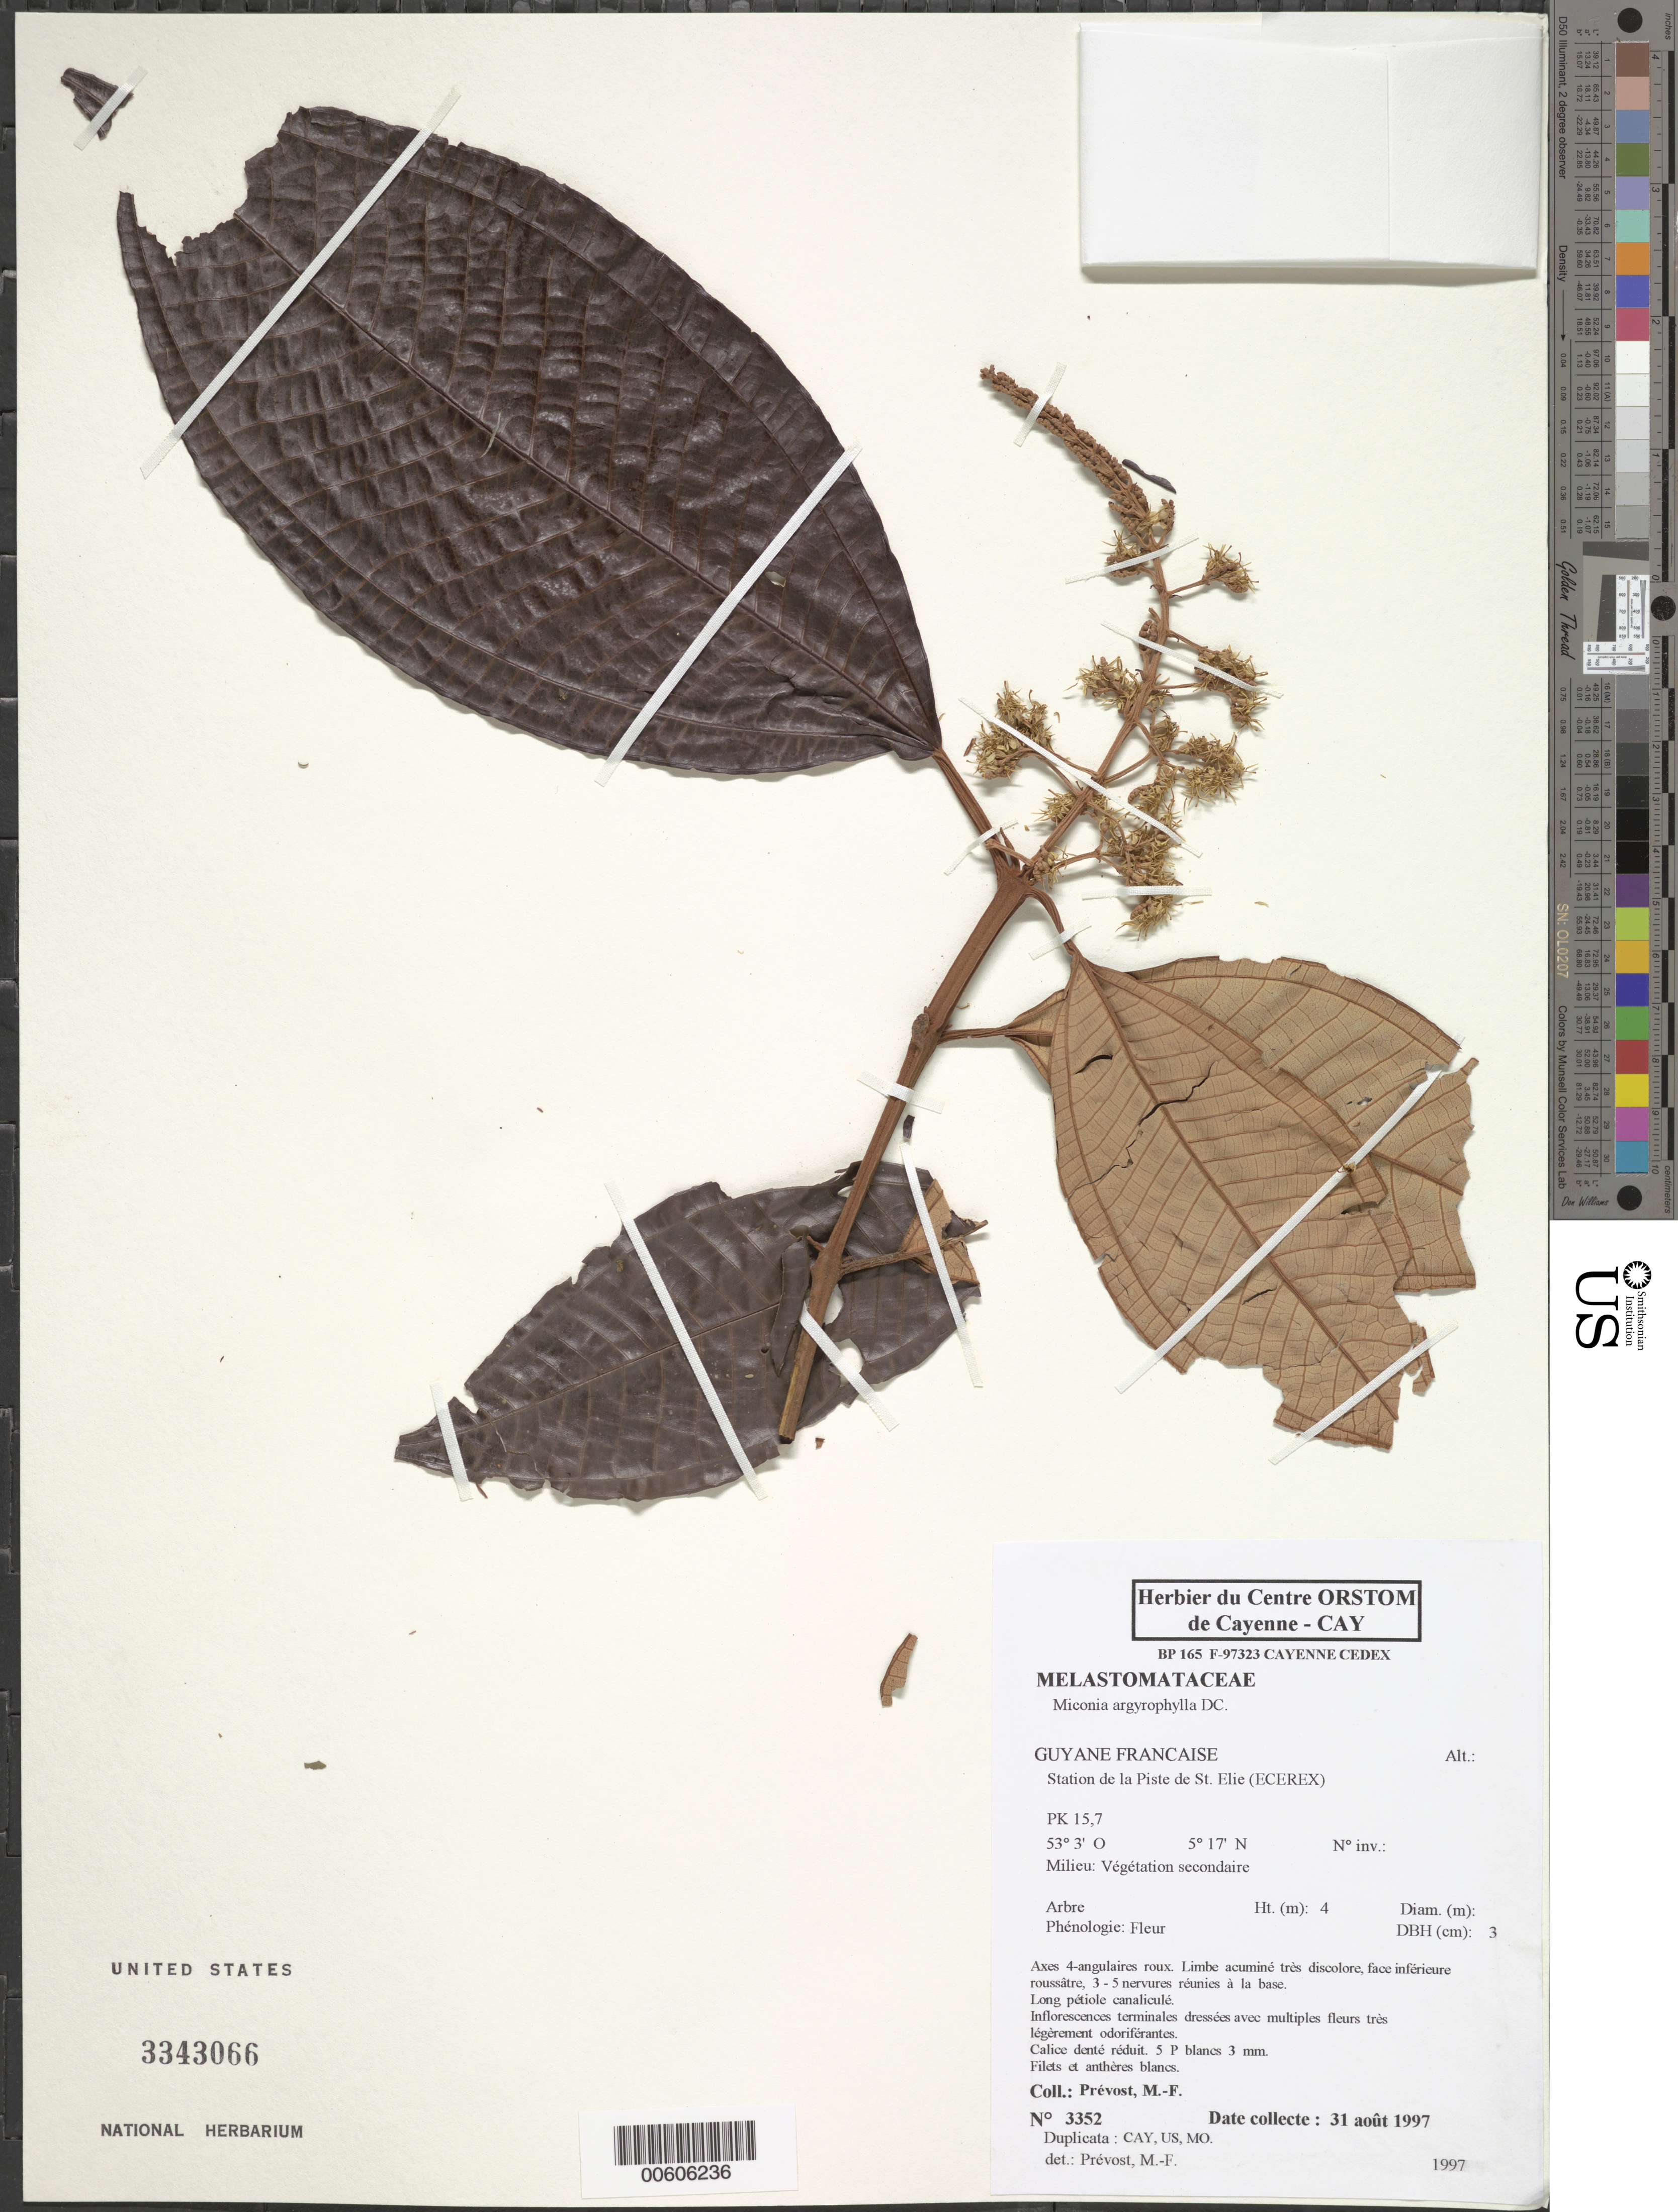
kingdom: Plantae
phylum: Tracheophyta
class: Magnoliopsida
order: Myrtales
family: Melastomataceae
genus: Miconia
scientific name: Miconia argyrophylla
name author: DC.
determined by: Prévost, M.-F.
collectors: M.-F. Prévost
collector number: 3352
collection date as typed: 31-Aug-97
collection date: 1997-08-31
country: French Guiana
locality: Station de la Piste de Saint-Élie (ECEREX)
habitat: Secondary vegetation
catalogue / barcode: US 3343066